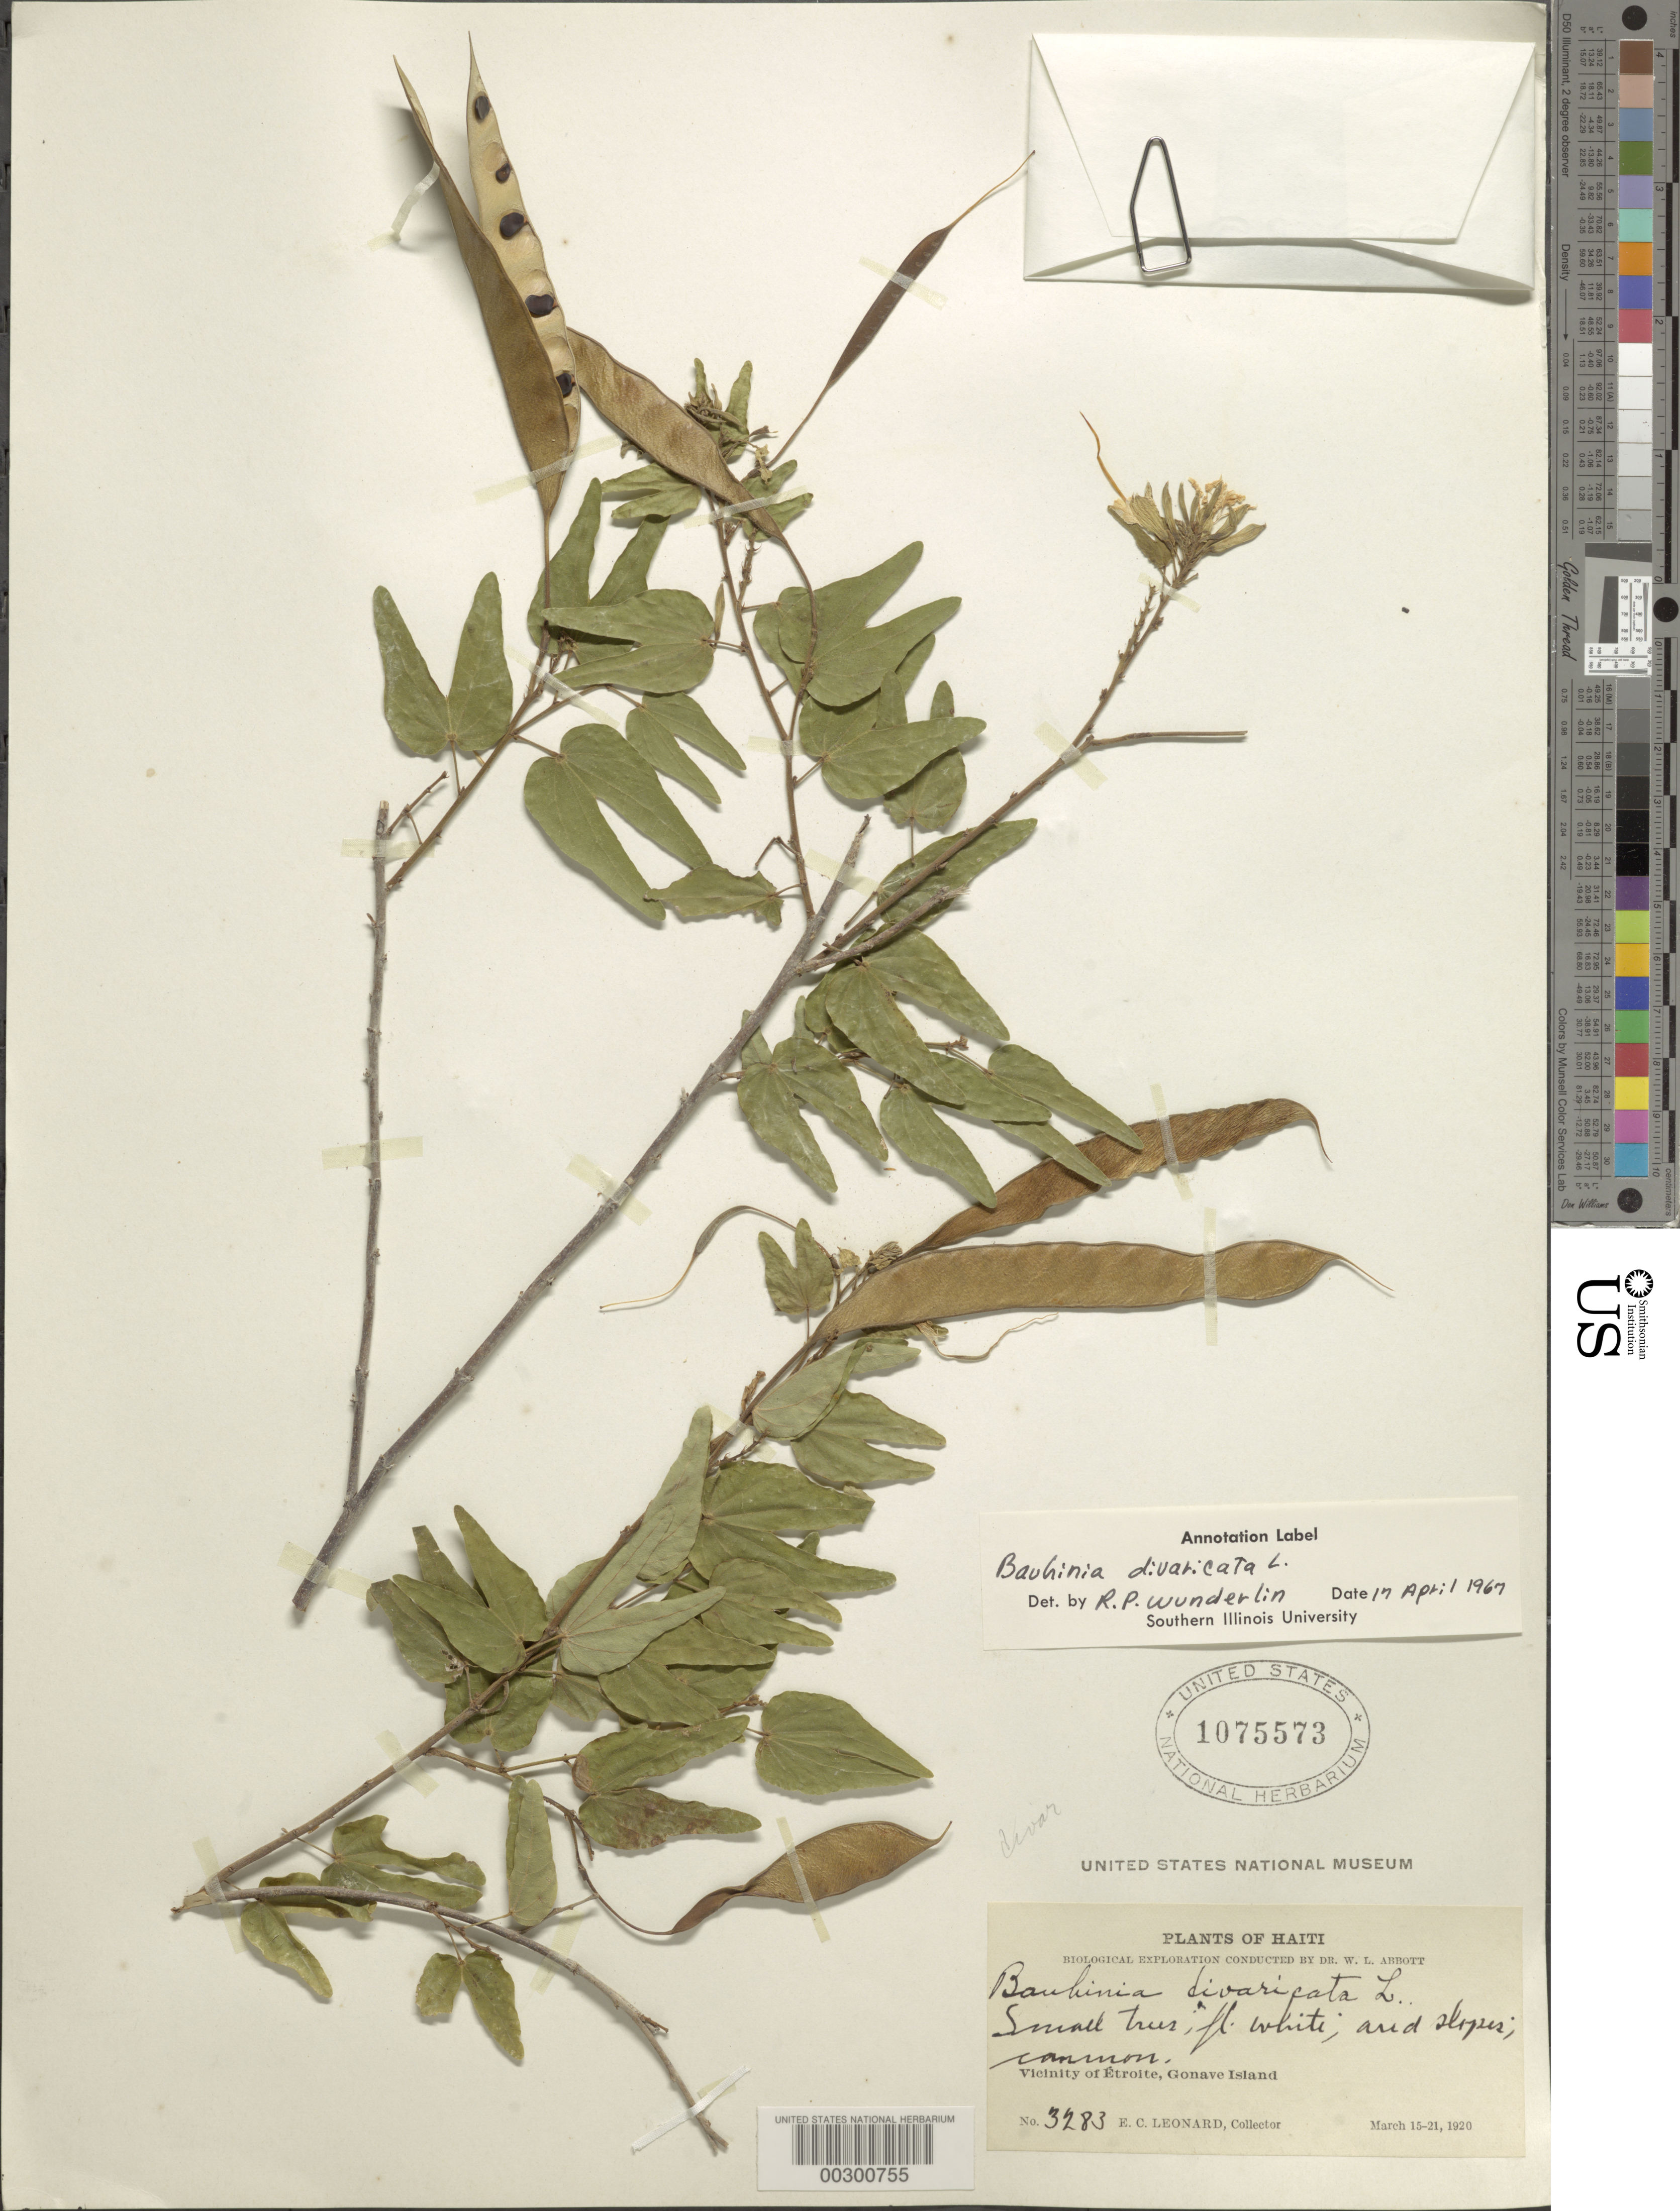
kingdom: Plantae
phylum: Tracheophyta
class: Magnoliopsida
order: Fabales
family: Fabaceae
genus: Bauhinia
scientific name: Bauhinia divaricata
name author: L.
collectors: E. C. Leonard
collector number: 3283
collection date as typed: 15 Mar 1920 to 21 Mar 1920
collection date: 1920-03-15/1920-03-21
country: Haiti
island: Hispaniola Island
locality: Vicinity of etroite, gonave island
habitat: Arid slopes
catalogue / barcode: US 1075573